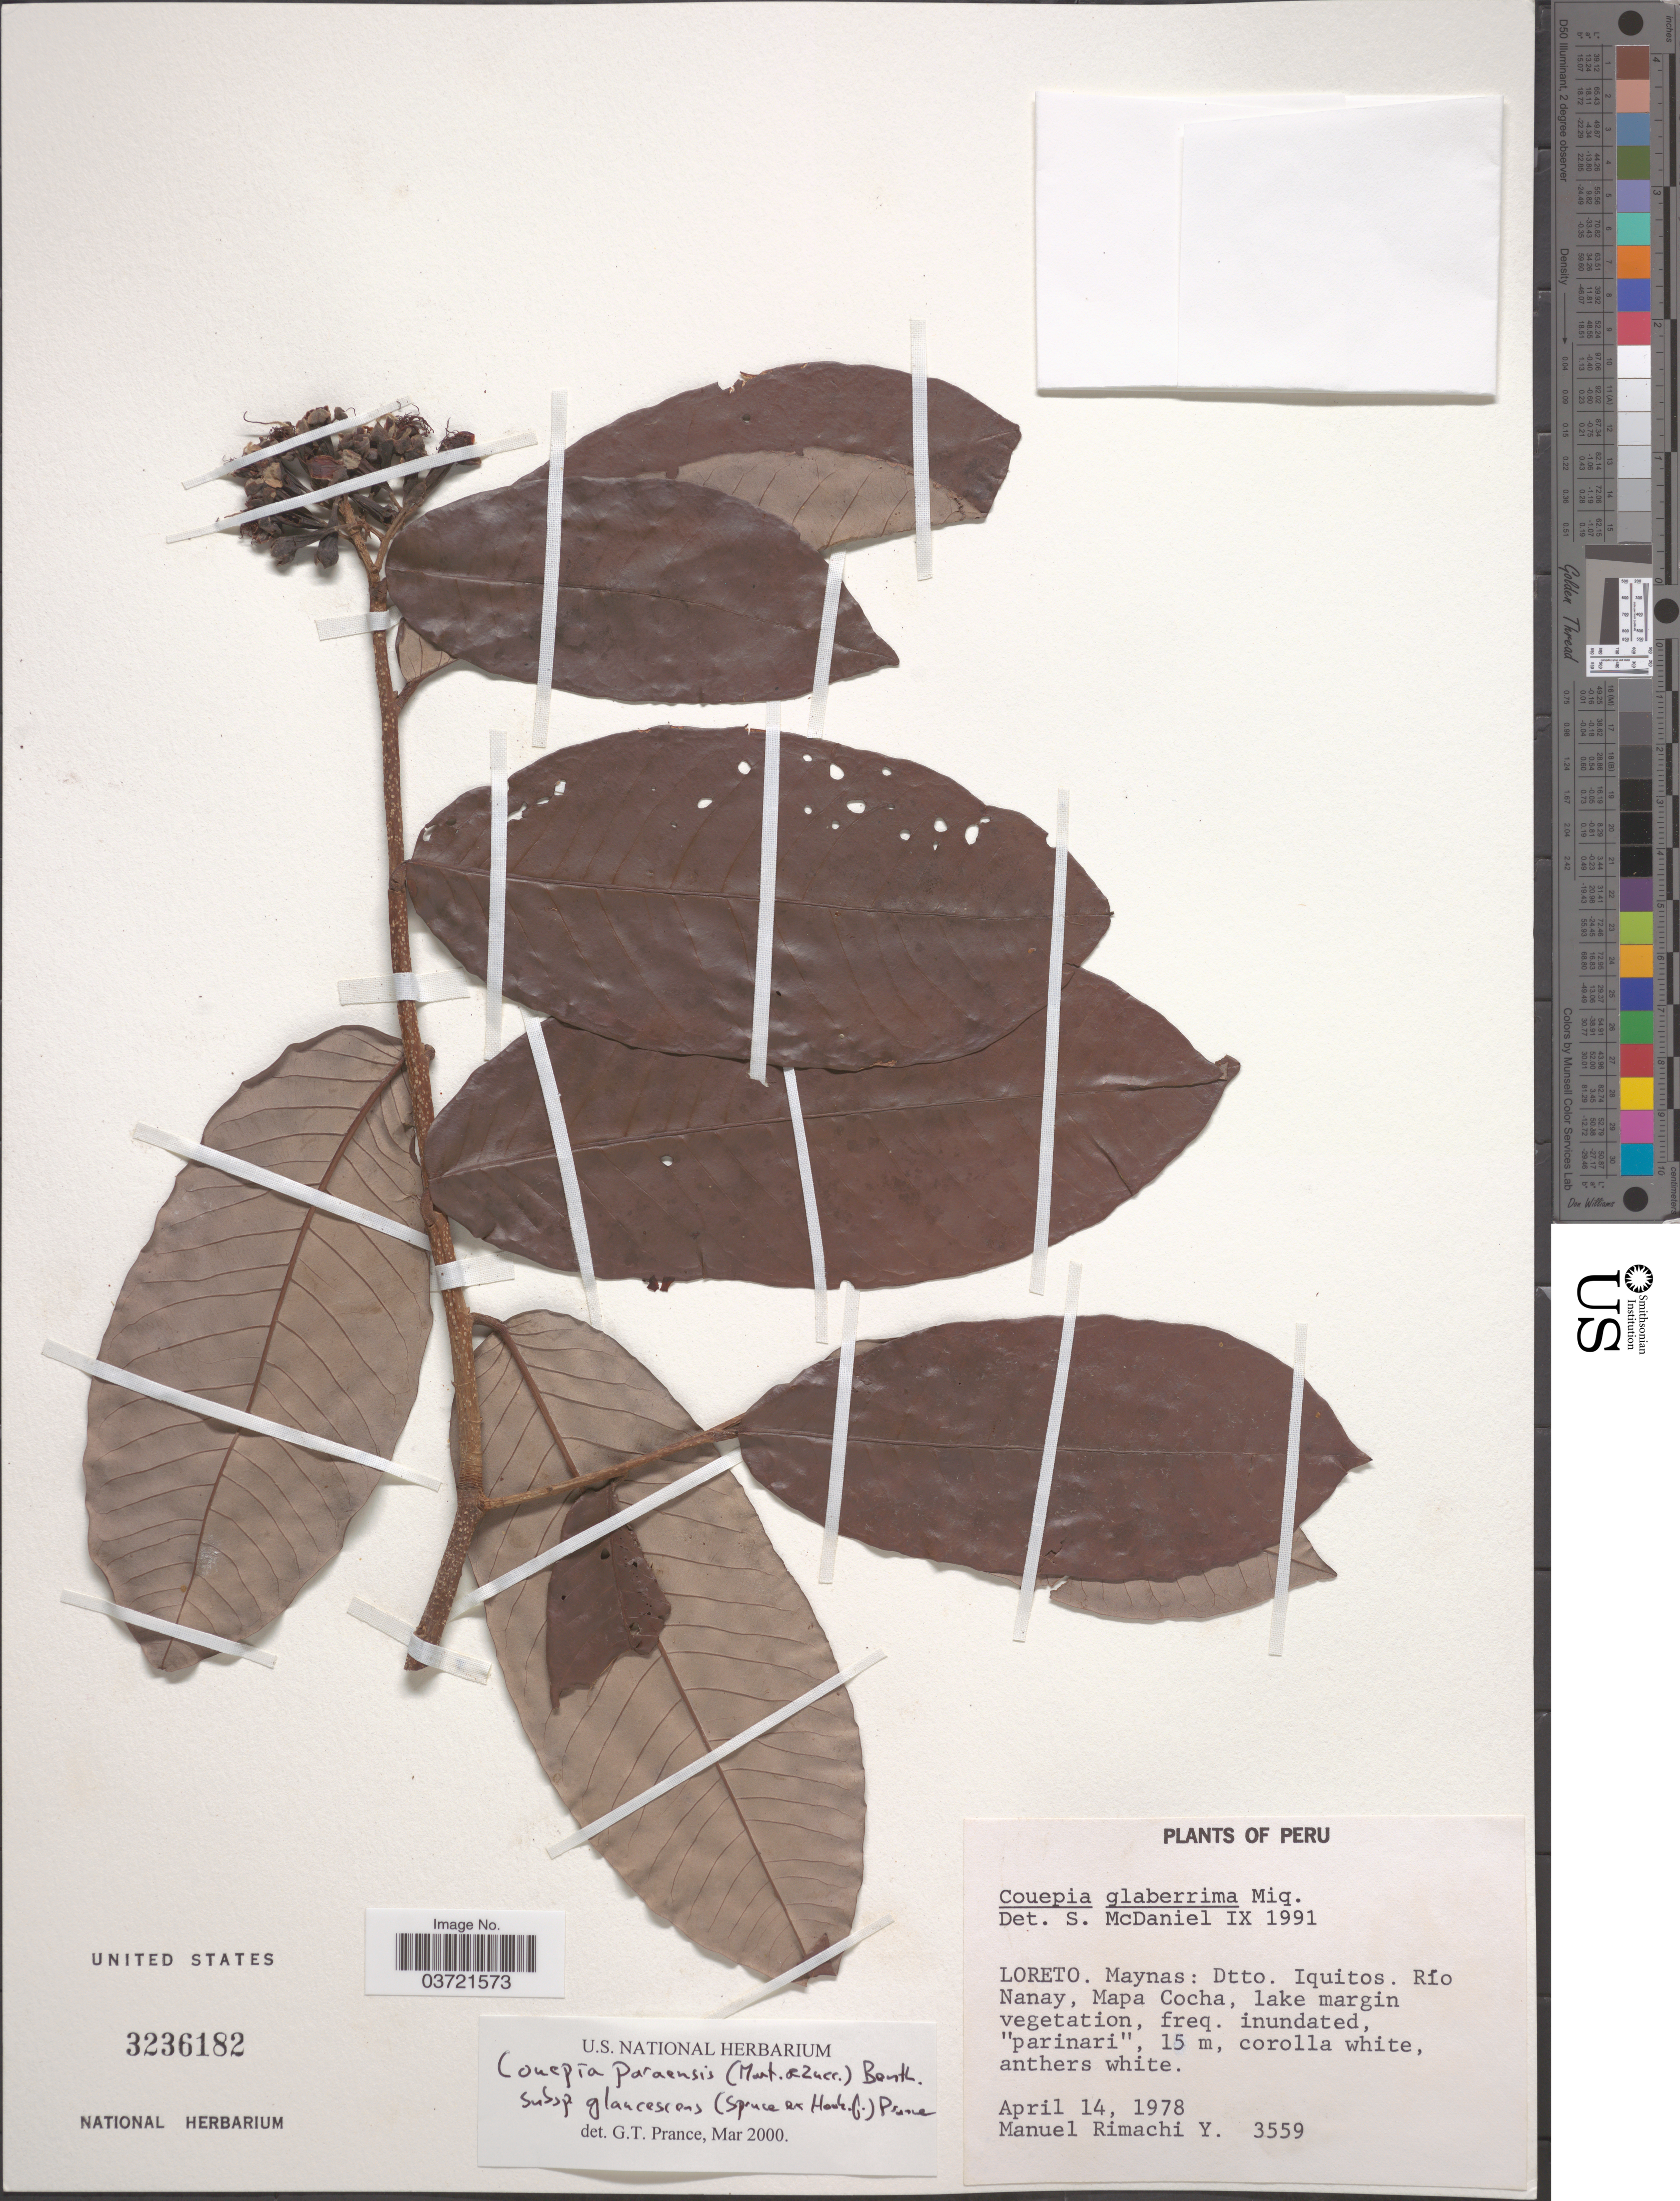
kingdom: Plantae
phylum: Tracheophyta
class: Magnoliopsida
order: Malpighiales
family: Chrysobalanaceae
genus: Couepia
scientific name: Couepia paraensis subsp. glaucescens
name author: (Spruce ex Hook. f.) Prance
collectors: M. Rimachi Y.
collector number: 3559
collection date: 1978-04-14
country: Peru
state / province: Loreto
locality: Maynas. Dtto. Iquitos. Río Nanay, Mapa Cocha.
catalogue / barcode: US 3236182